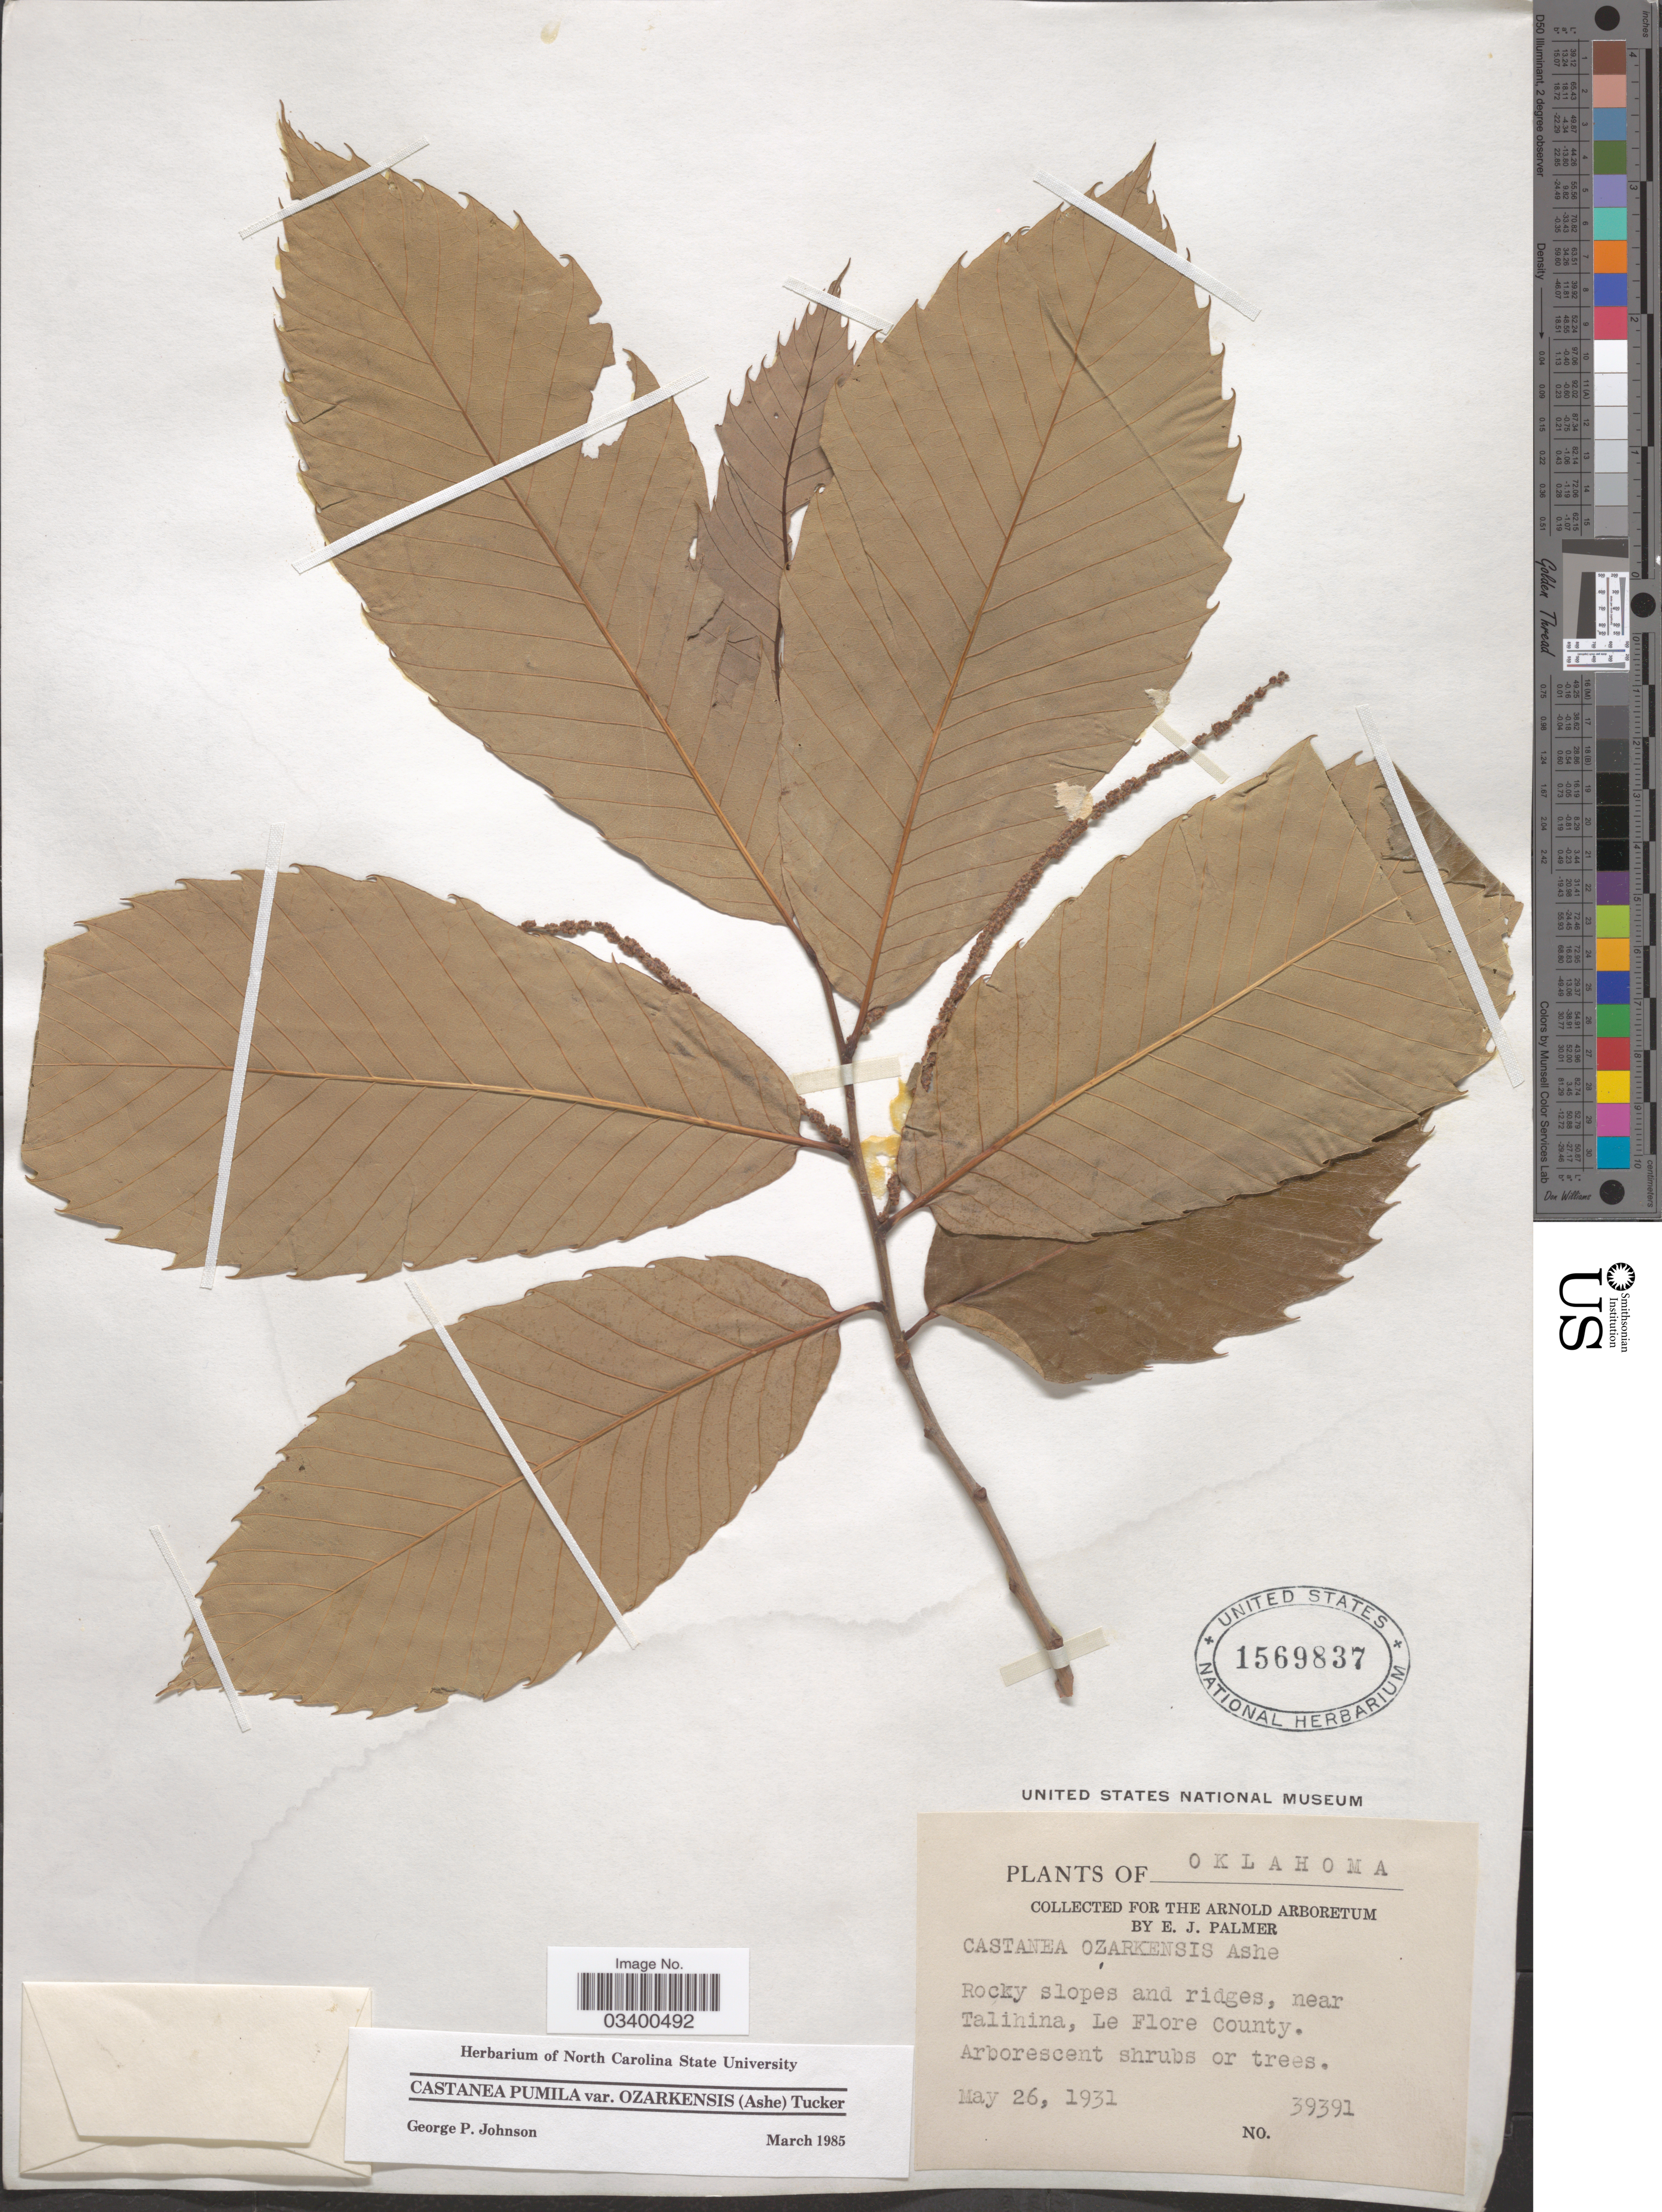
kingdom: Plantae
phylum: Tracheophyta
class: Magnoliopsida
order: Fagales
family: Fagaceae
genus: Castanea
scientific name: Castanea pumila var. ozarkensis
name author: (Ashe) Tucker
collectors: E. J. Palmer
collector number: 39391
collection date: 1931-05-26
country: United States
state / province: Oklahoma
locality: Near Talihina, Le Flore County.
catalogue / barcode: US 1569837